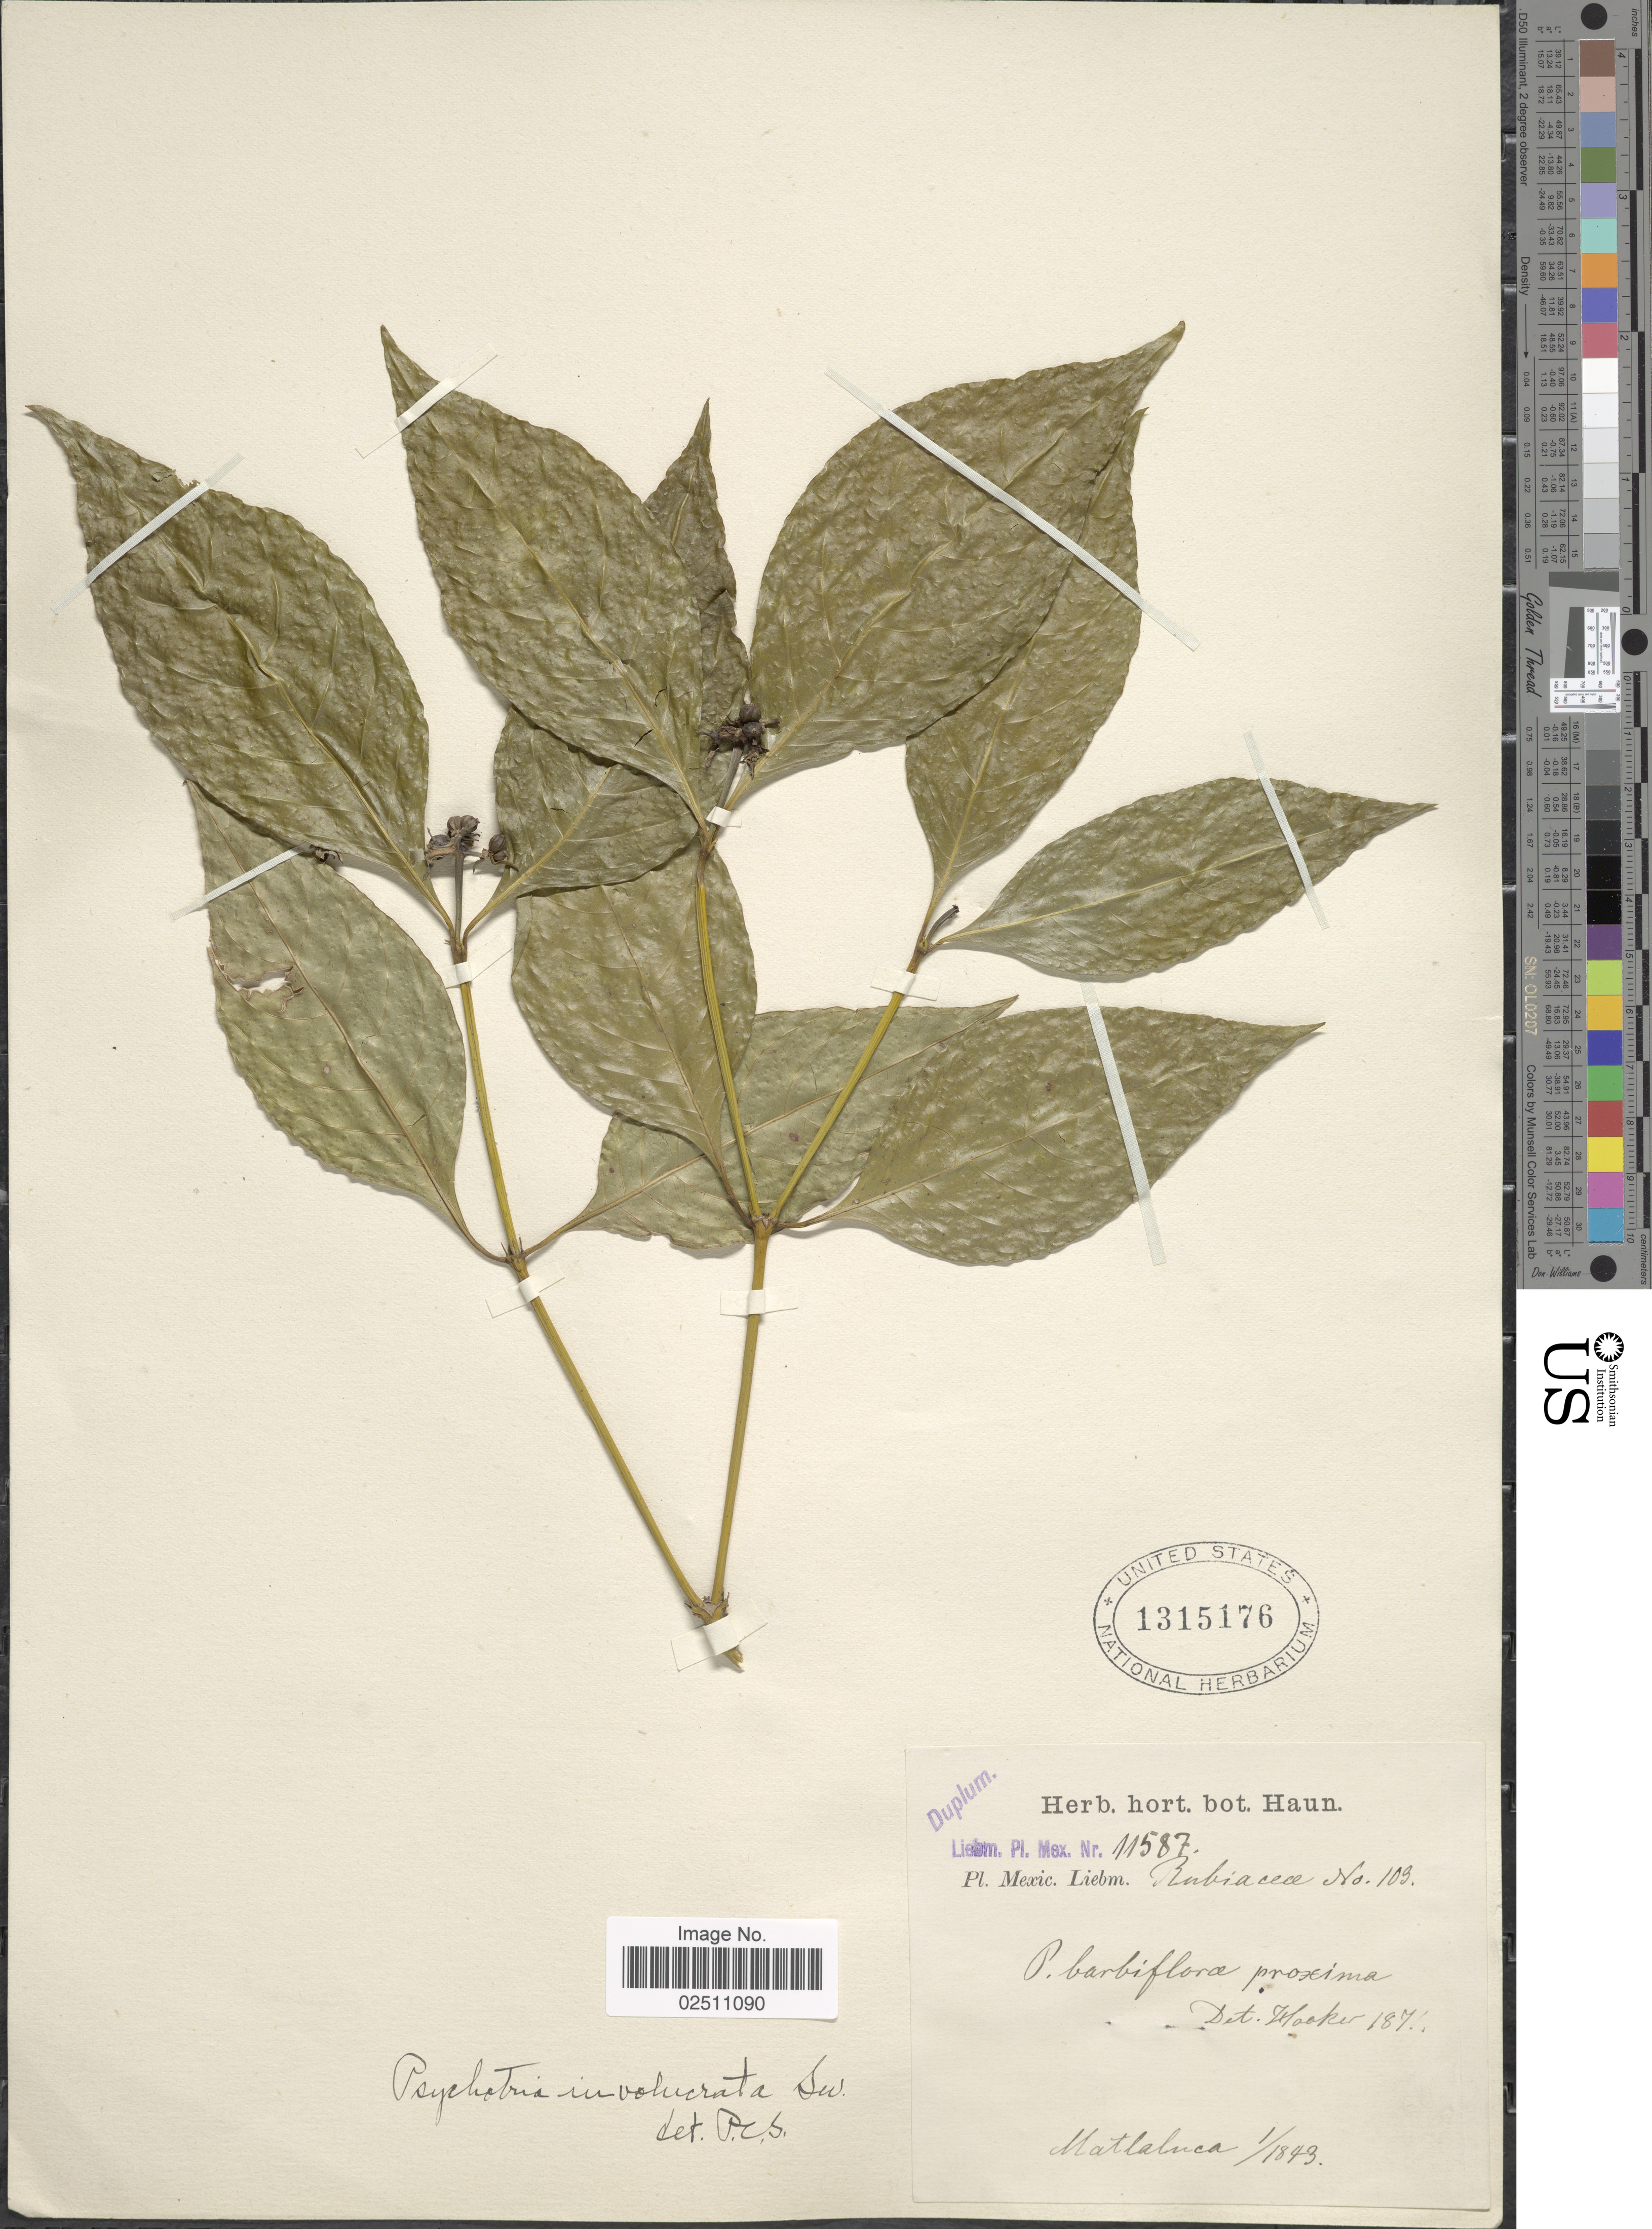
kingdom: Plantae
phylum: Tracheophyta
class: Magnoliopsida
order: Gentianales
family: Rubiaceae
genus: Psychotria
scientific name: Psychotria involucrata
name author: Sw.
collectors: Liebmann, --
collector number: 11587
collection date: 1843-01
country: Mexico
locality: Matlaluca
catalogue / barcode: US 1315176